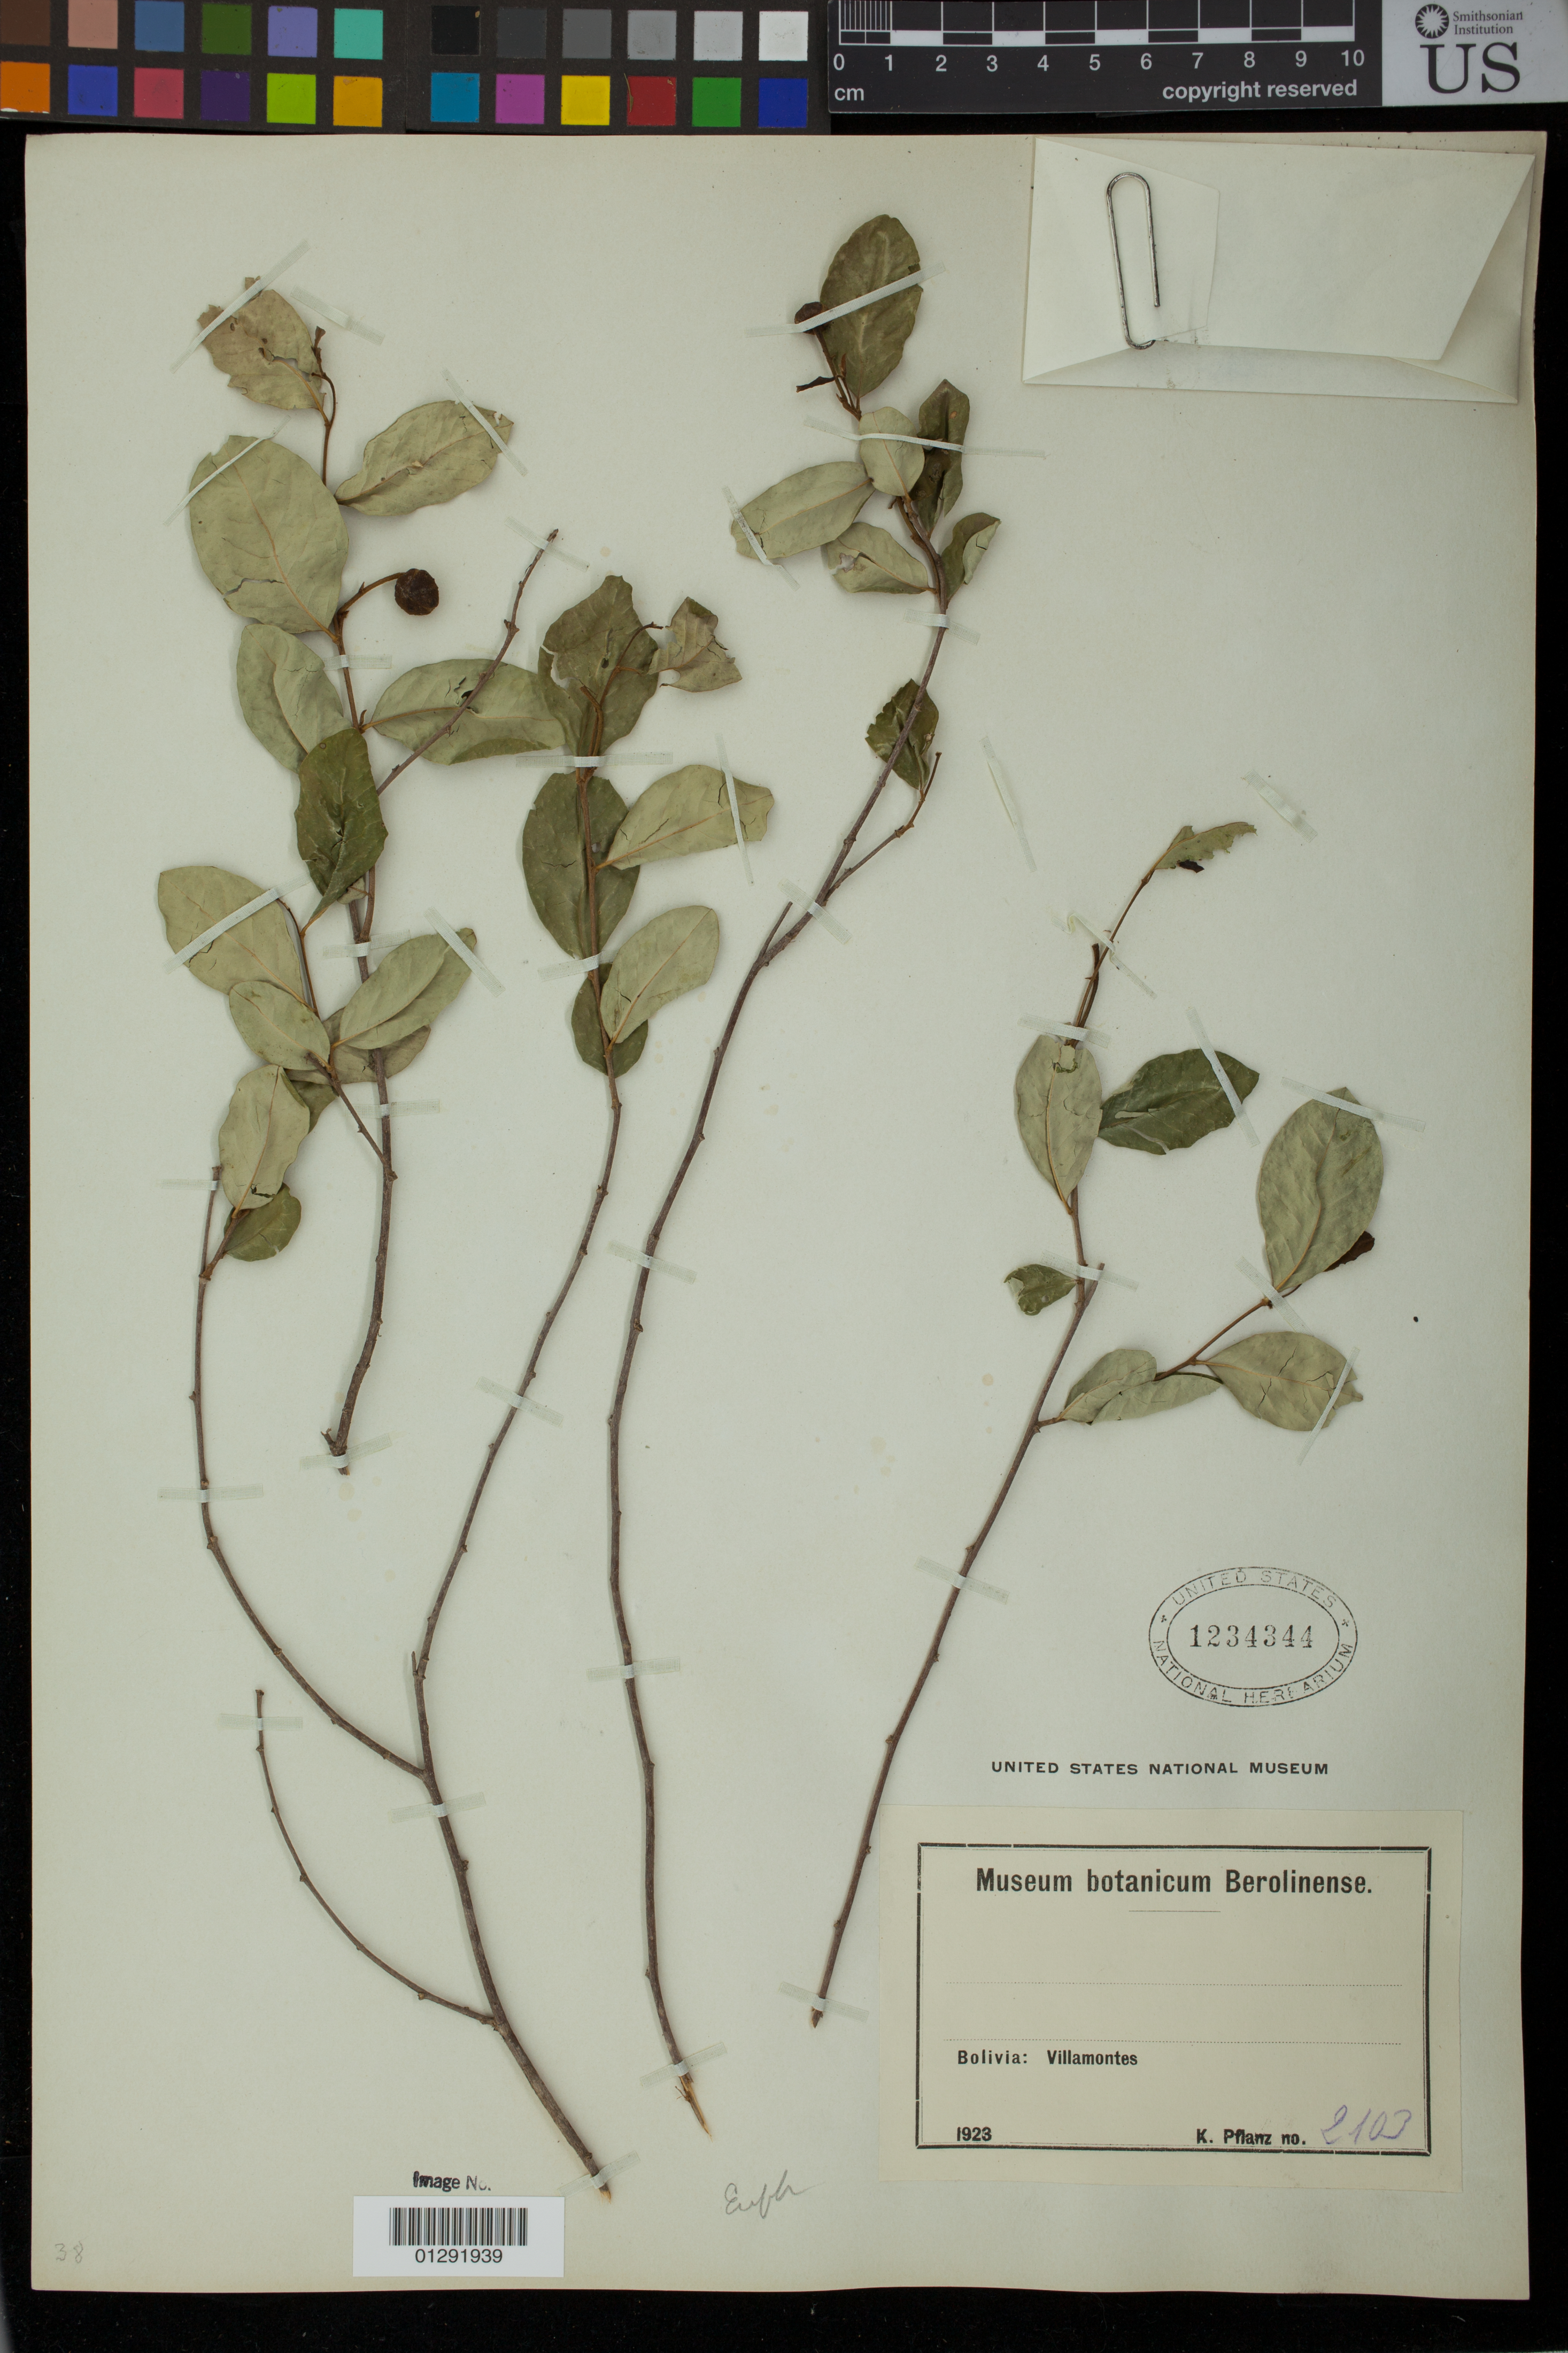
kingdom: Plantae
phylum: Tracheophyta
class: Magnoliopsida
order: Malpighiales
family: Euphorbiaceae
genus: Sebastiania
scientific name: Sebastiania sp.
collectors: K. Pflanz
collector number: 2103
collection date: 1923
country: Bolivia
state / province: Tarija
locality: Villamontes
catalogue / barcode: US 1234344